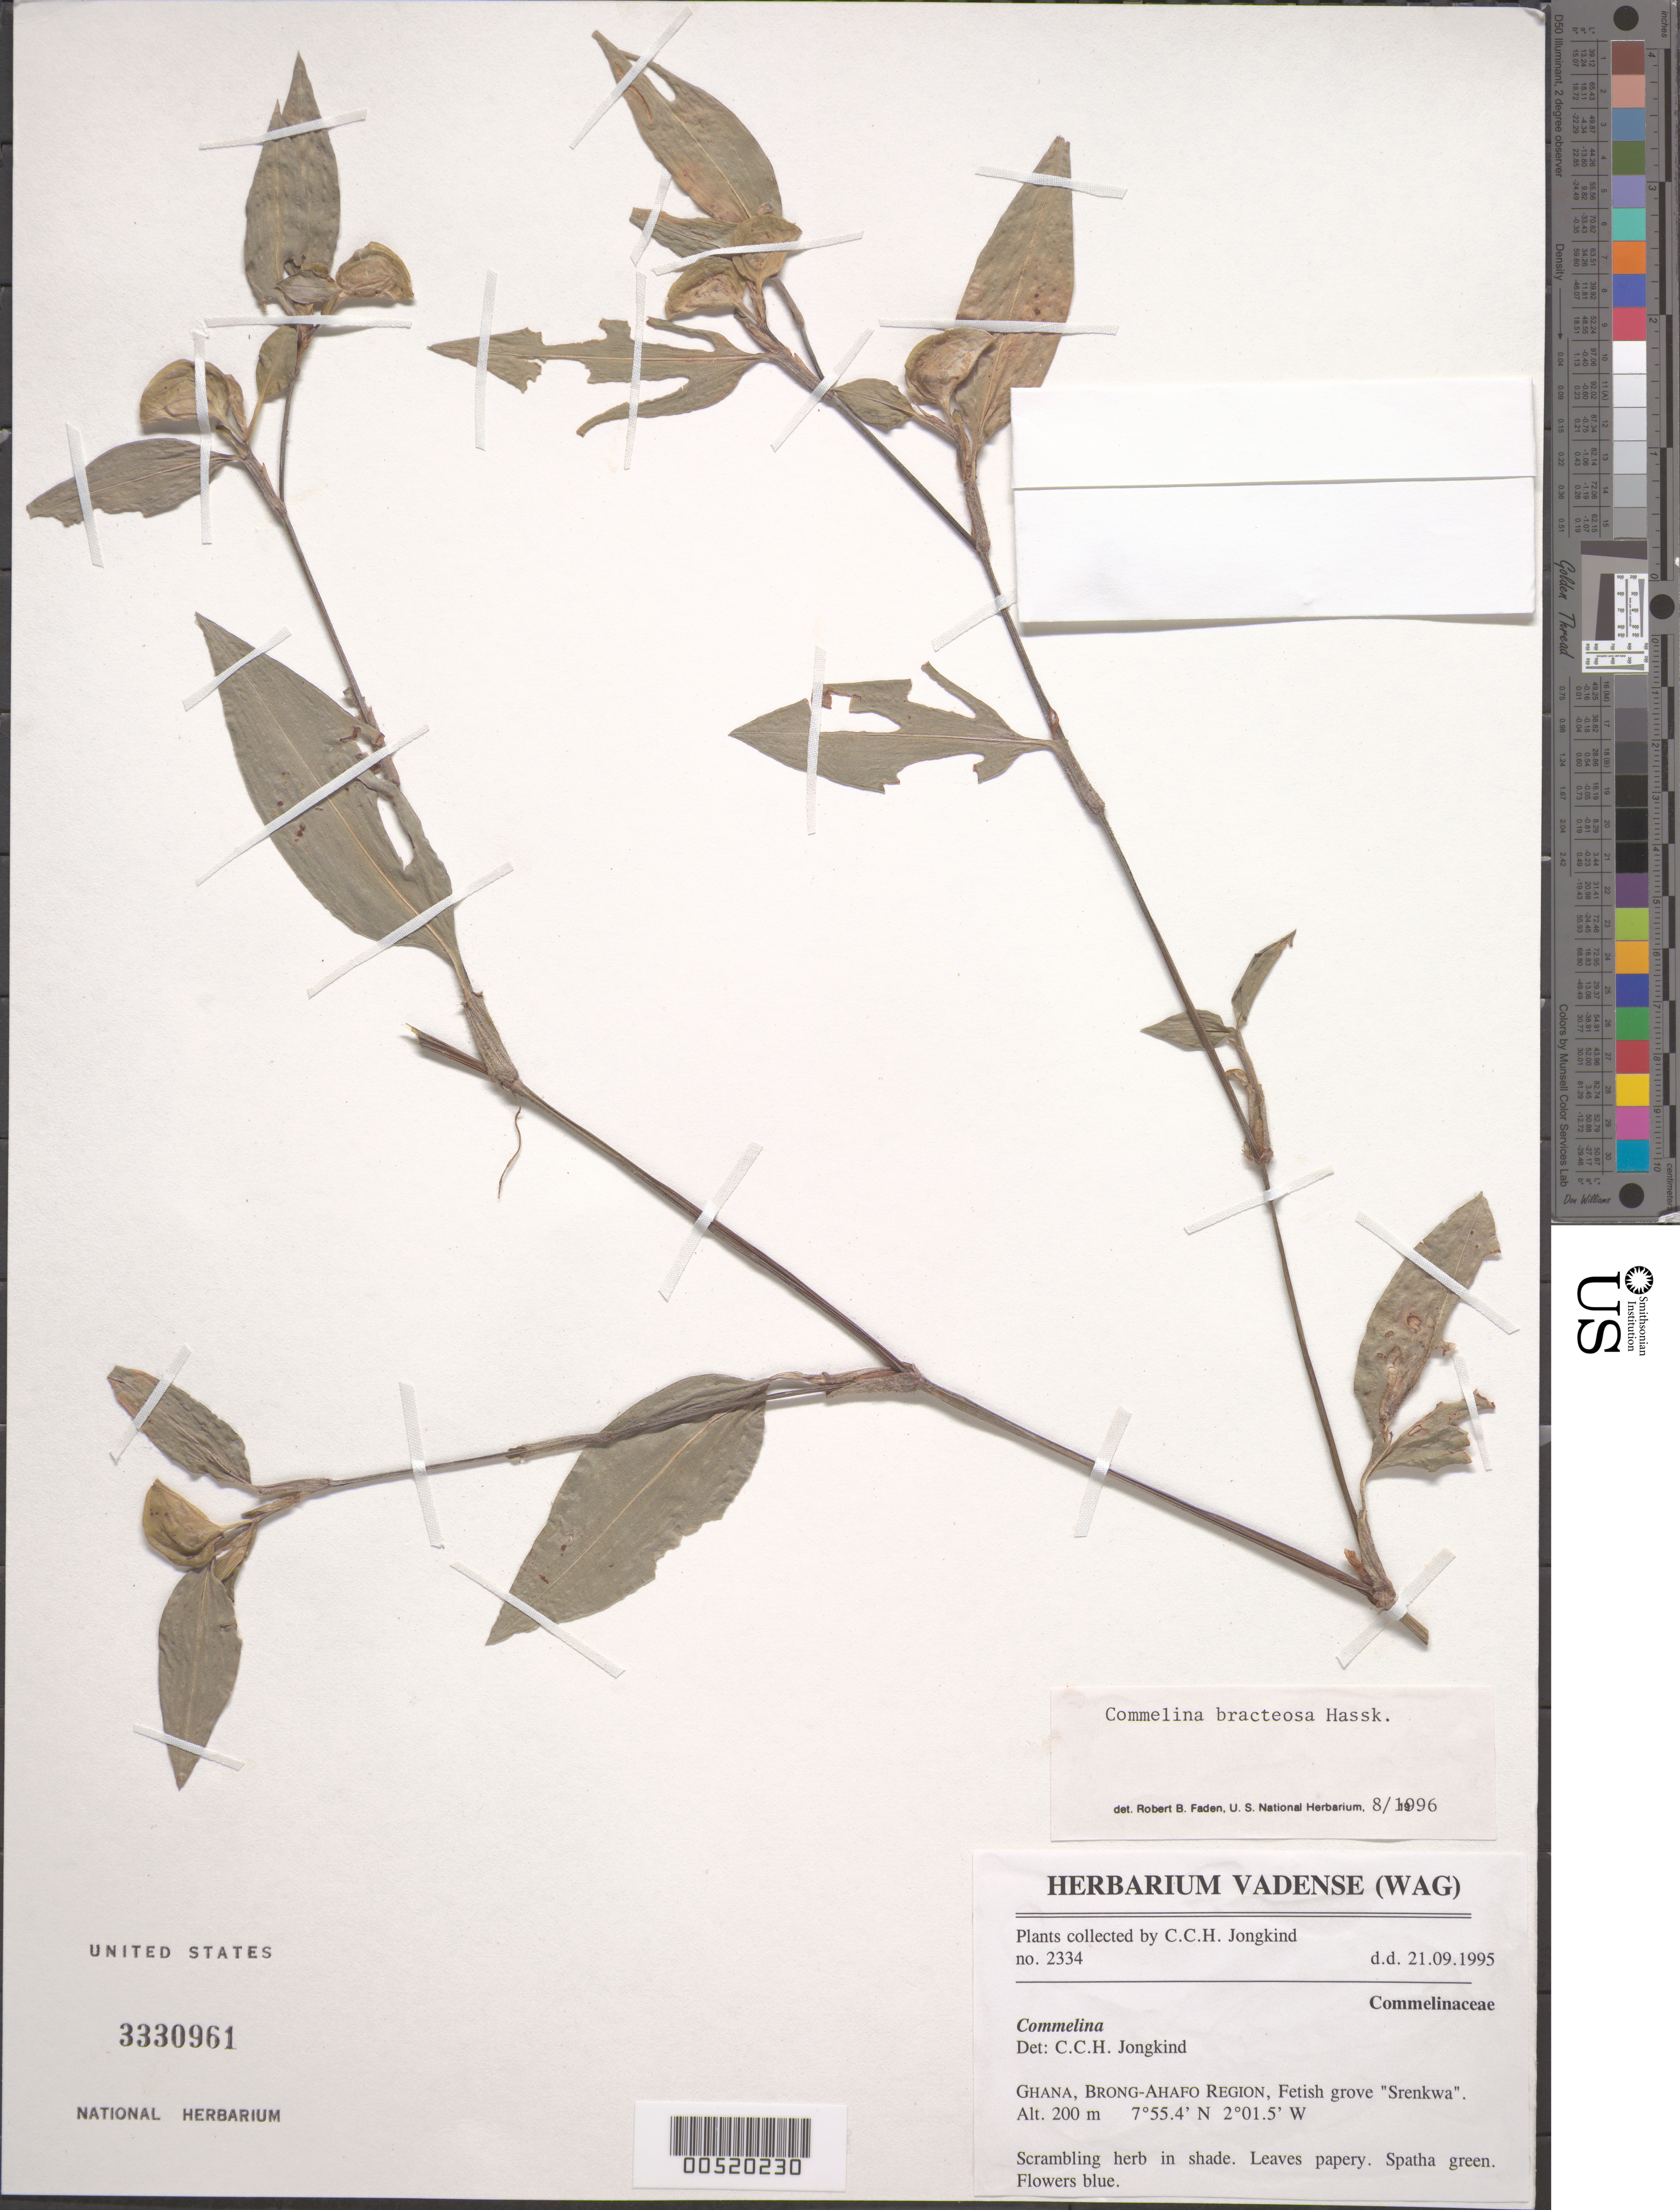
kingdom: Plantae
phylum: Tracheophyta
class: Liliopsida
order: Commelinales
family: Commelinaceae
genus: Commelina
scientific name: Commelina bracteosa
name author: Hassk.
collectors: C. C. Jongkind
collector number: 2334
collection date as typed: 21 Sep 1995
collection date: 1995-09-21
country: Ghana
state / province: Brong-ahafo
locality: In gallery forest along the Tain R, between Wenchi and Taenso.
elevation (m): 200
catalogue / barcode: US 3330961